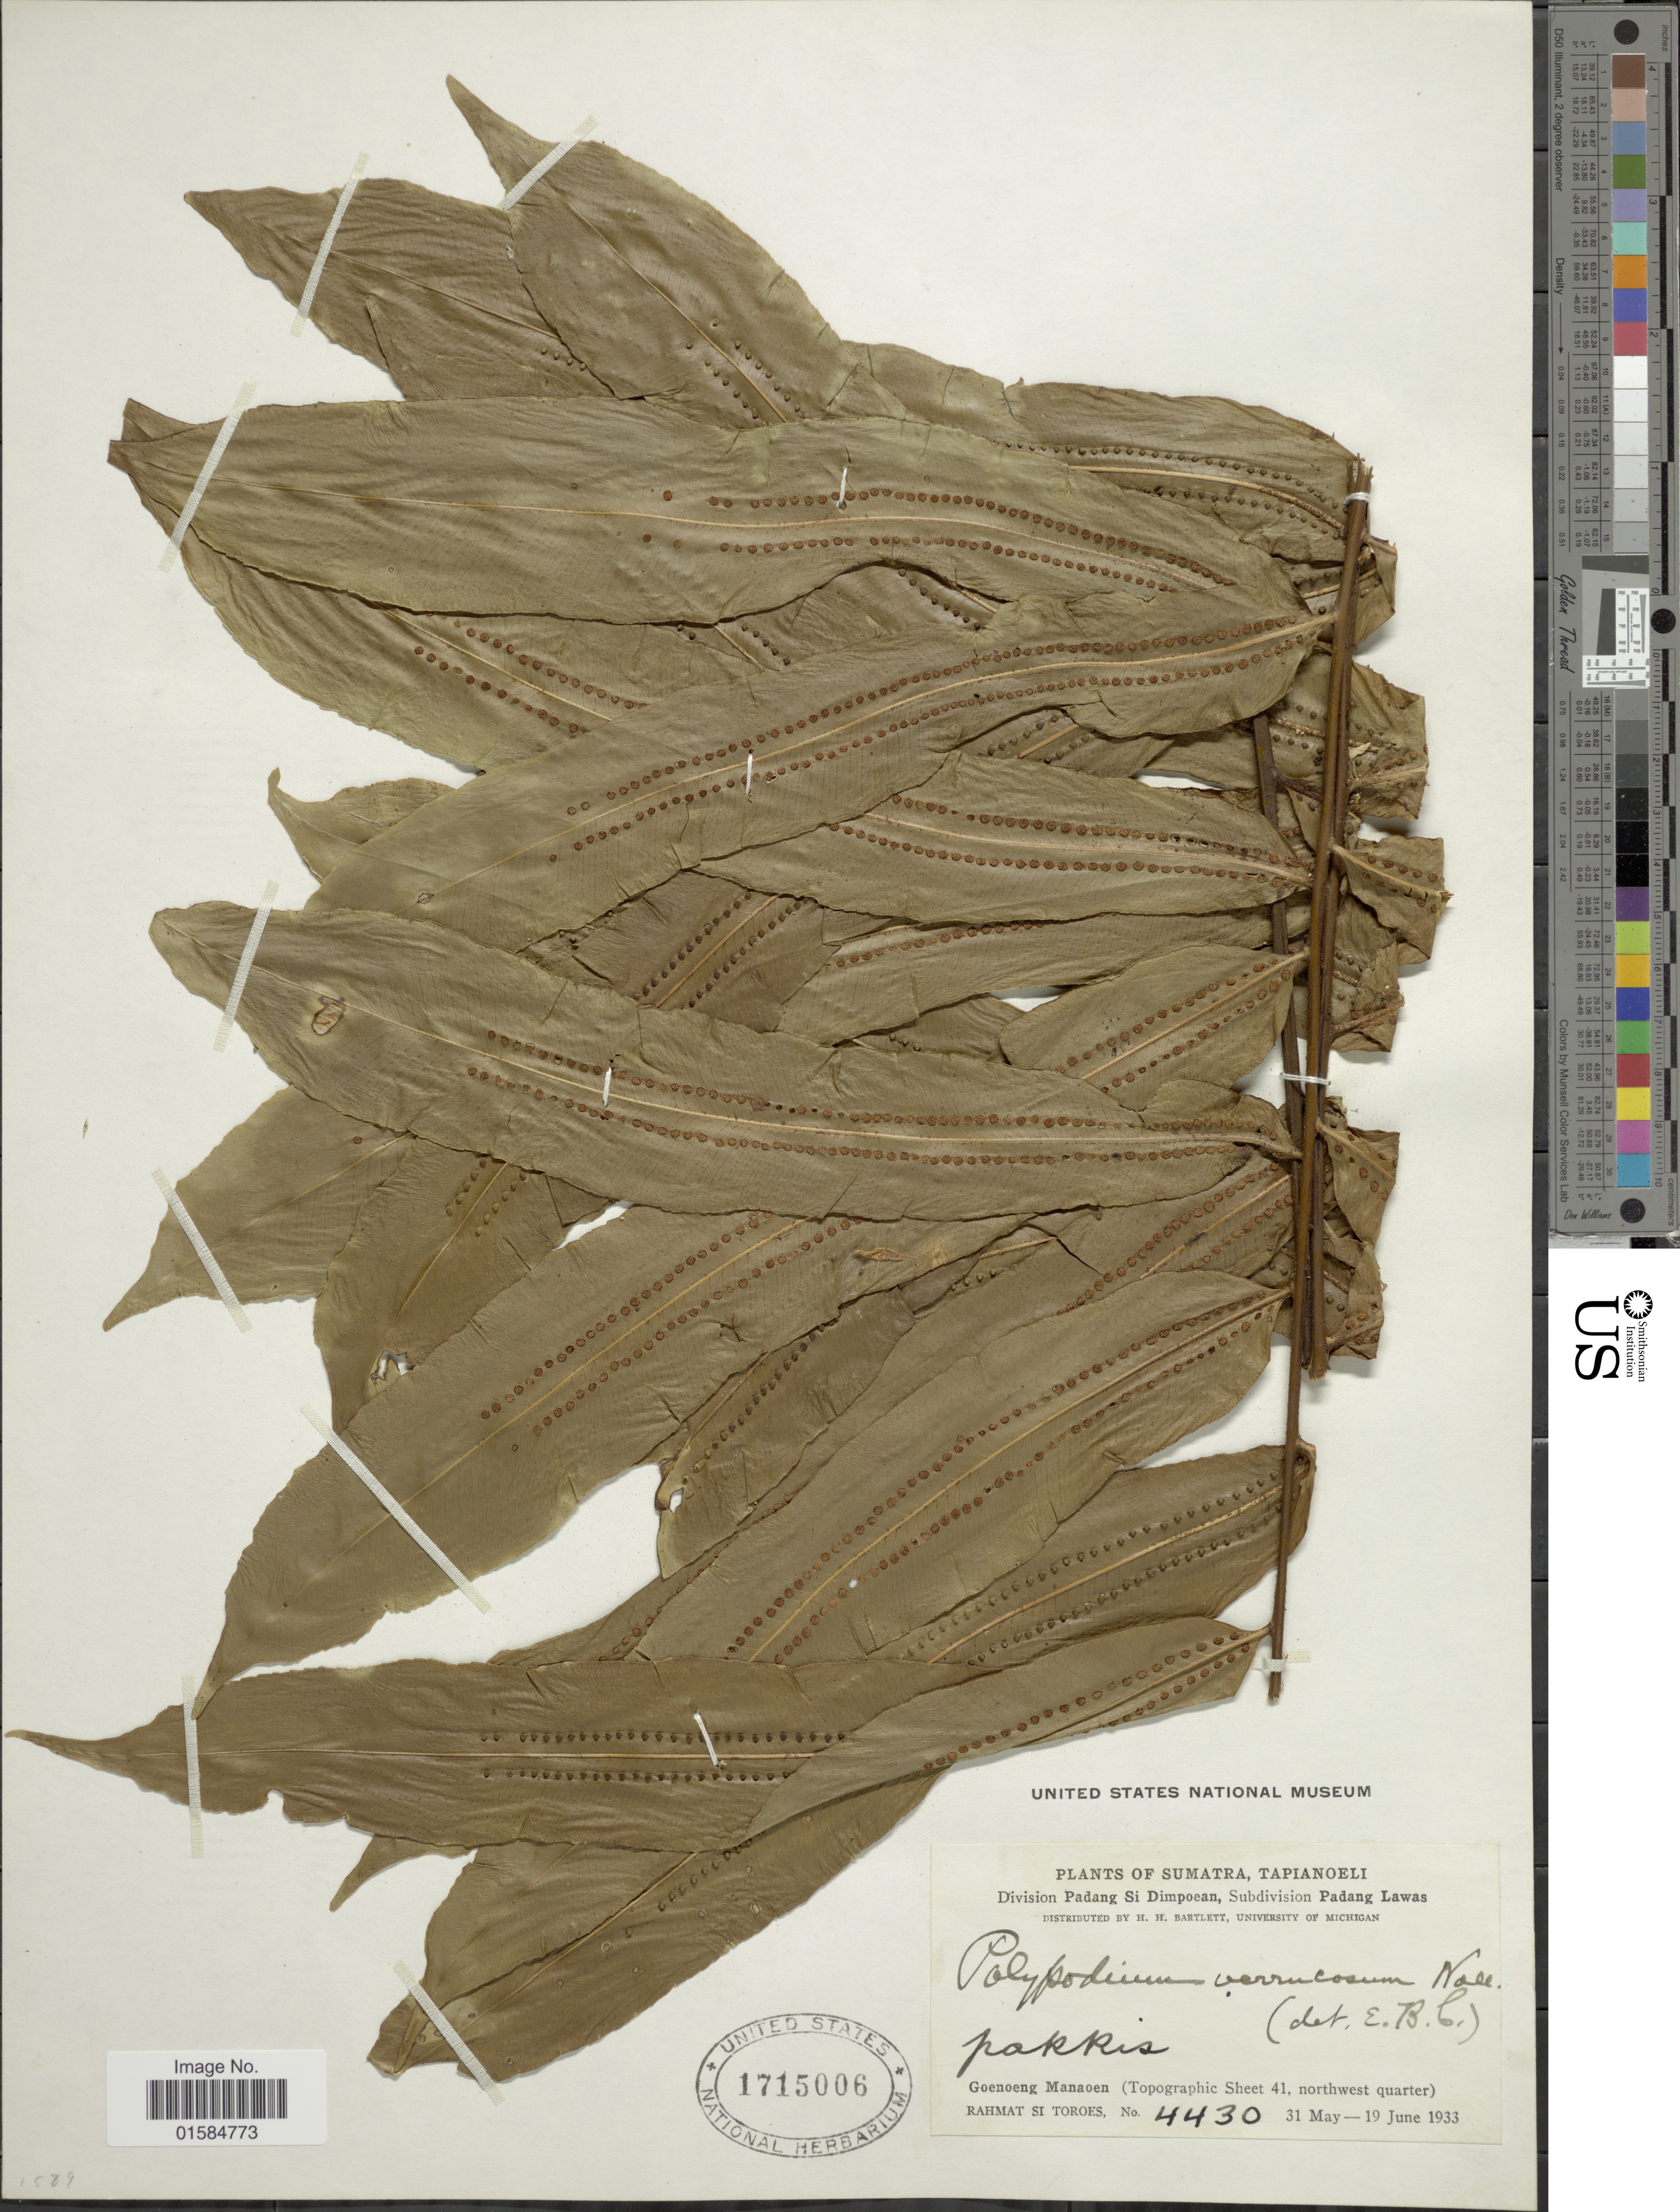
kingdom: Plantae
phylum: Tracheophyta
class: Polypodiopsida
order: Polypodiales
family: Polypodiaceae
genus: Goniophlebium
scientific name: Goniophlebium percussum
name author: (Cauv.) W.H. Wagner & Grether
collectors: Rahmat Si Boeea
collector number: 4430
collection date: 1933-05-31/1933-06-19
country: Indonesia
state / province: Sumatra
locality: Sumatra, Tapianoeli, Division Padang Si Dimpoean, Subdivision Padang Lawas, Pakkis, Goenoeng Manaoen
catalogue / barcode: US 1715006